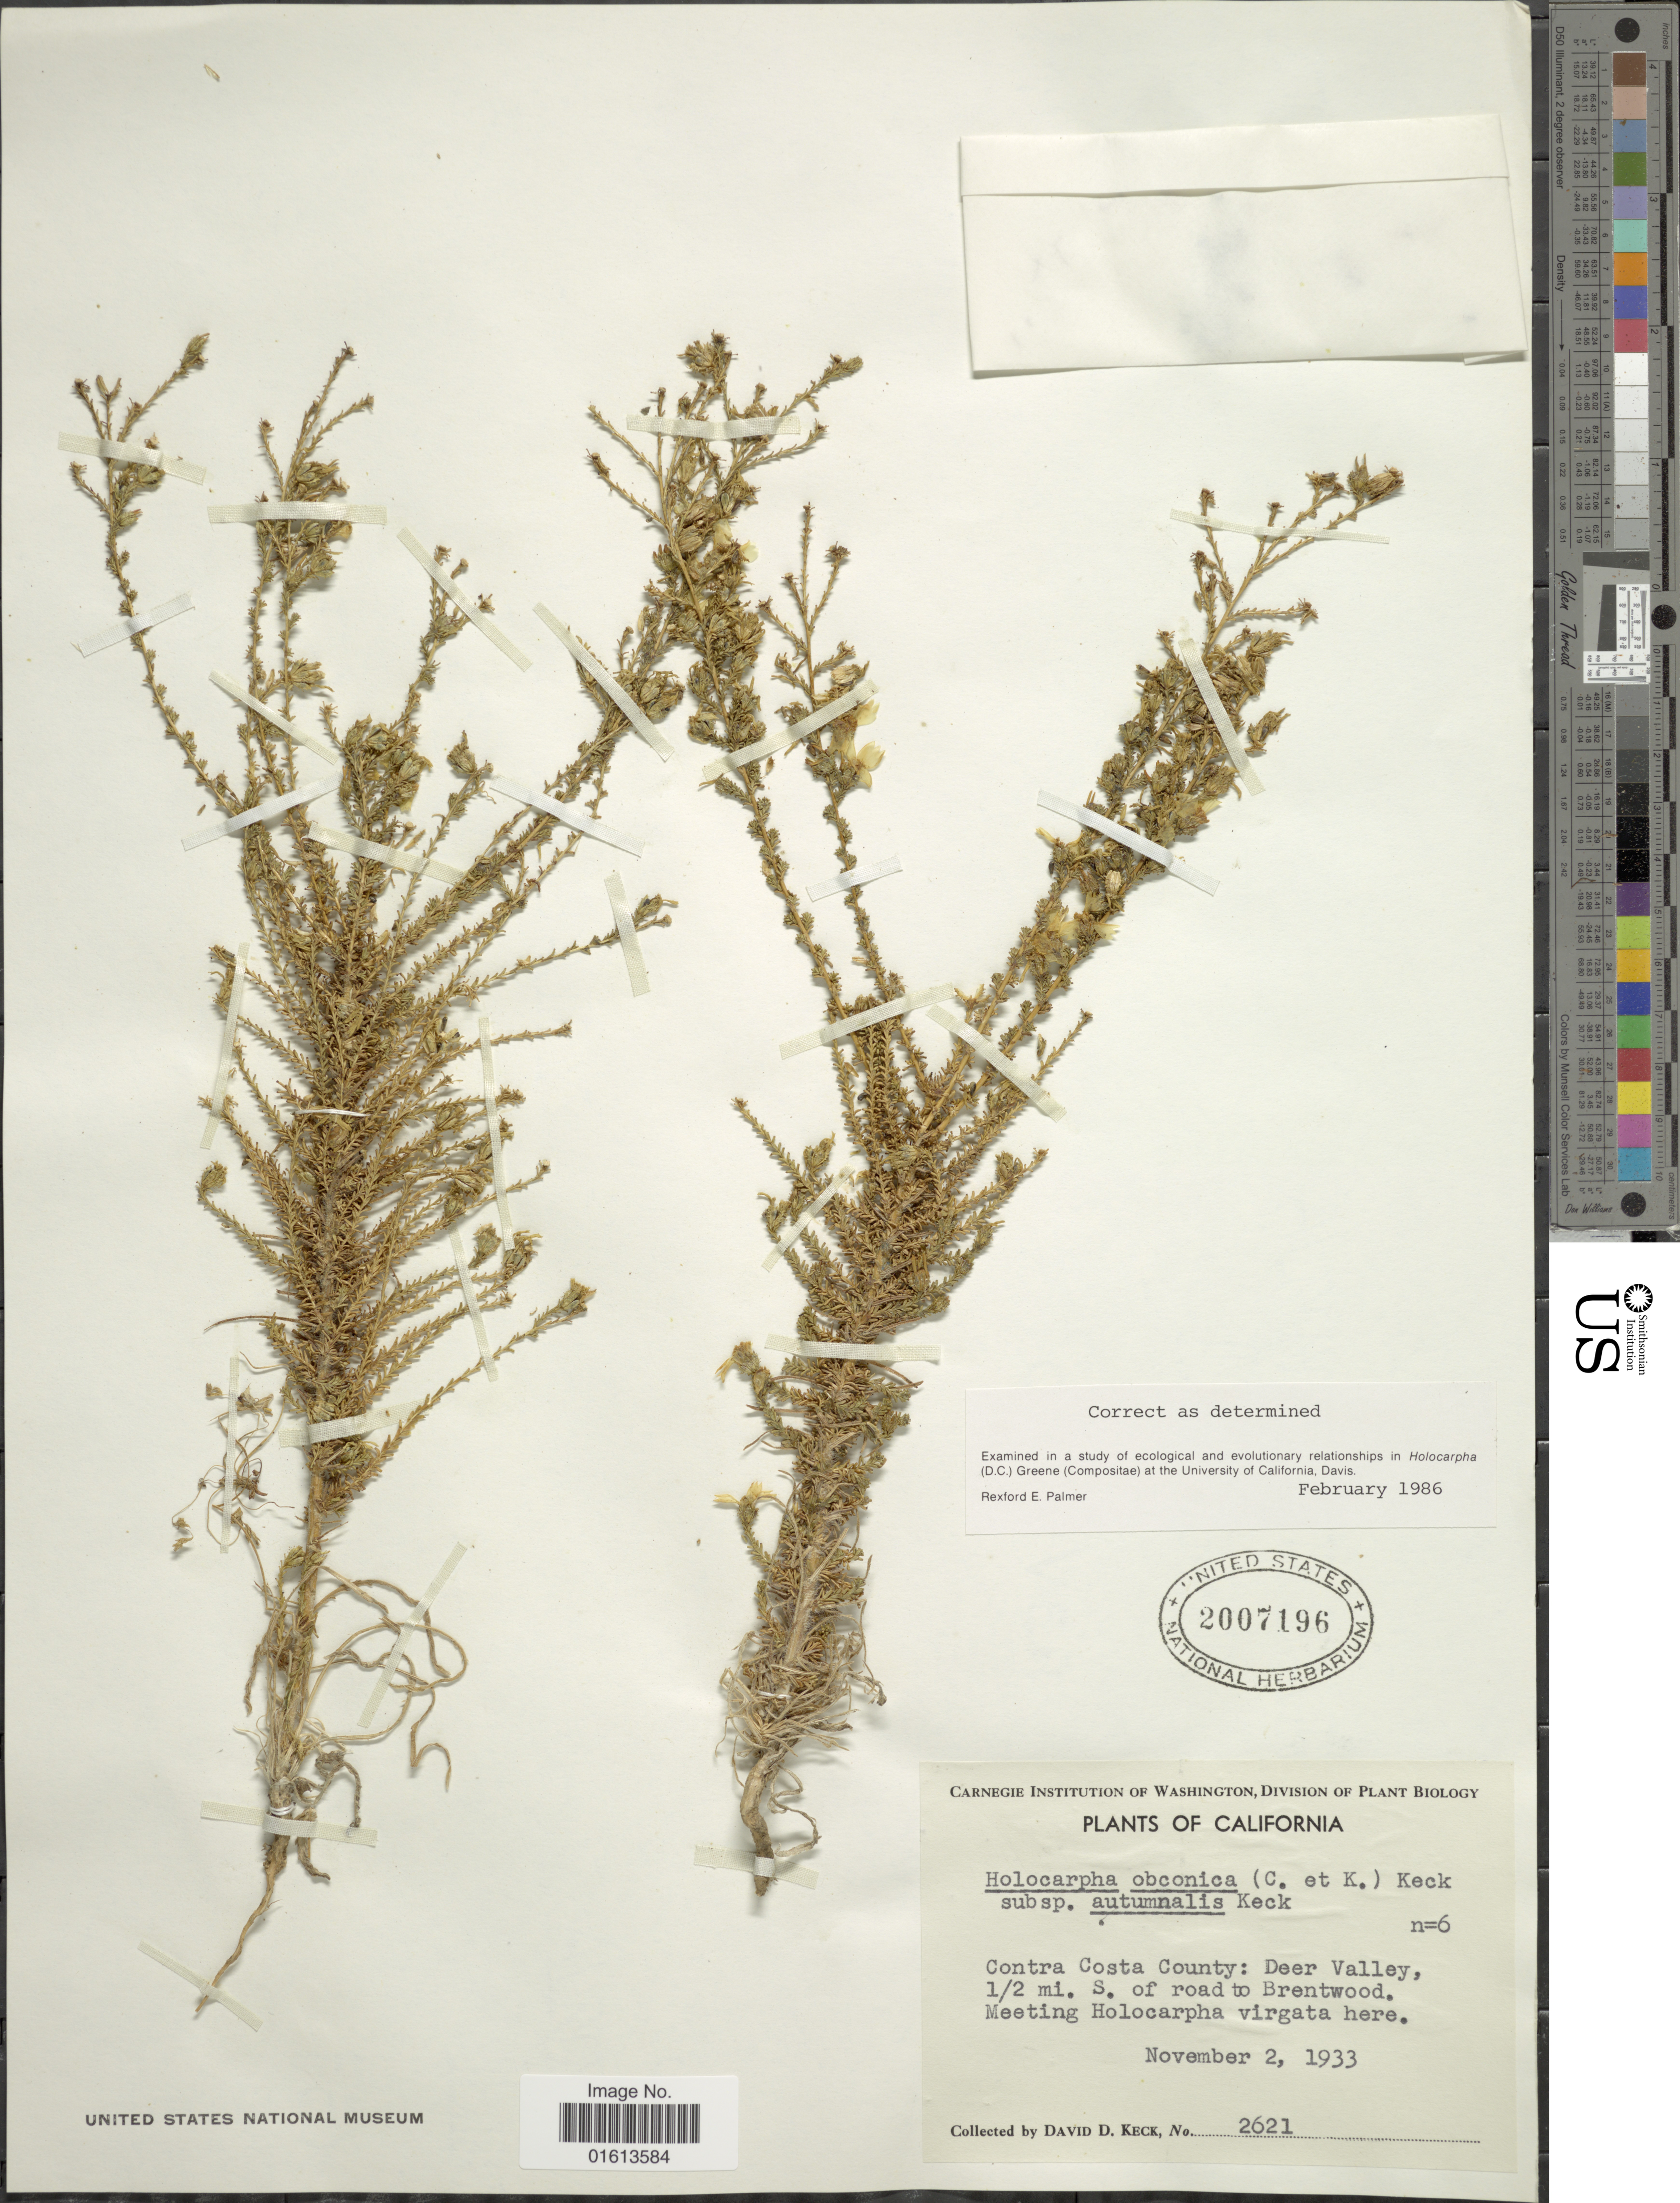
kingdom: Plantae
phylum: Tracheophyta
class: Magnoliopsida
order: Asterales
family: Asteraceae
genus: Holocarpha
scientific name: Holocarpha obconica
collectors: D. D. Keck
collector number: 2621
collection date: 1933-11-02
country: United States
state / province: California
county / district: Contra Costa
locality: California. Contra Costa County: Deer Valley, 1/2 mi. S. of road to Brentwood.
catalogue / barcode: US 2007196